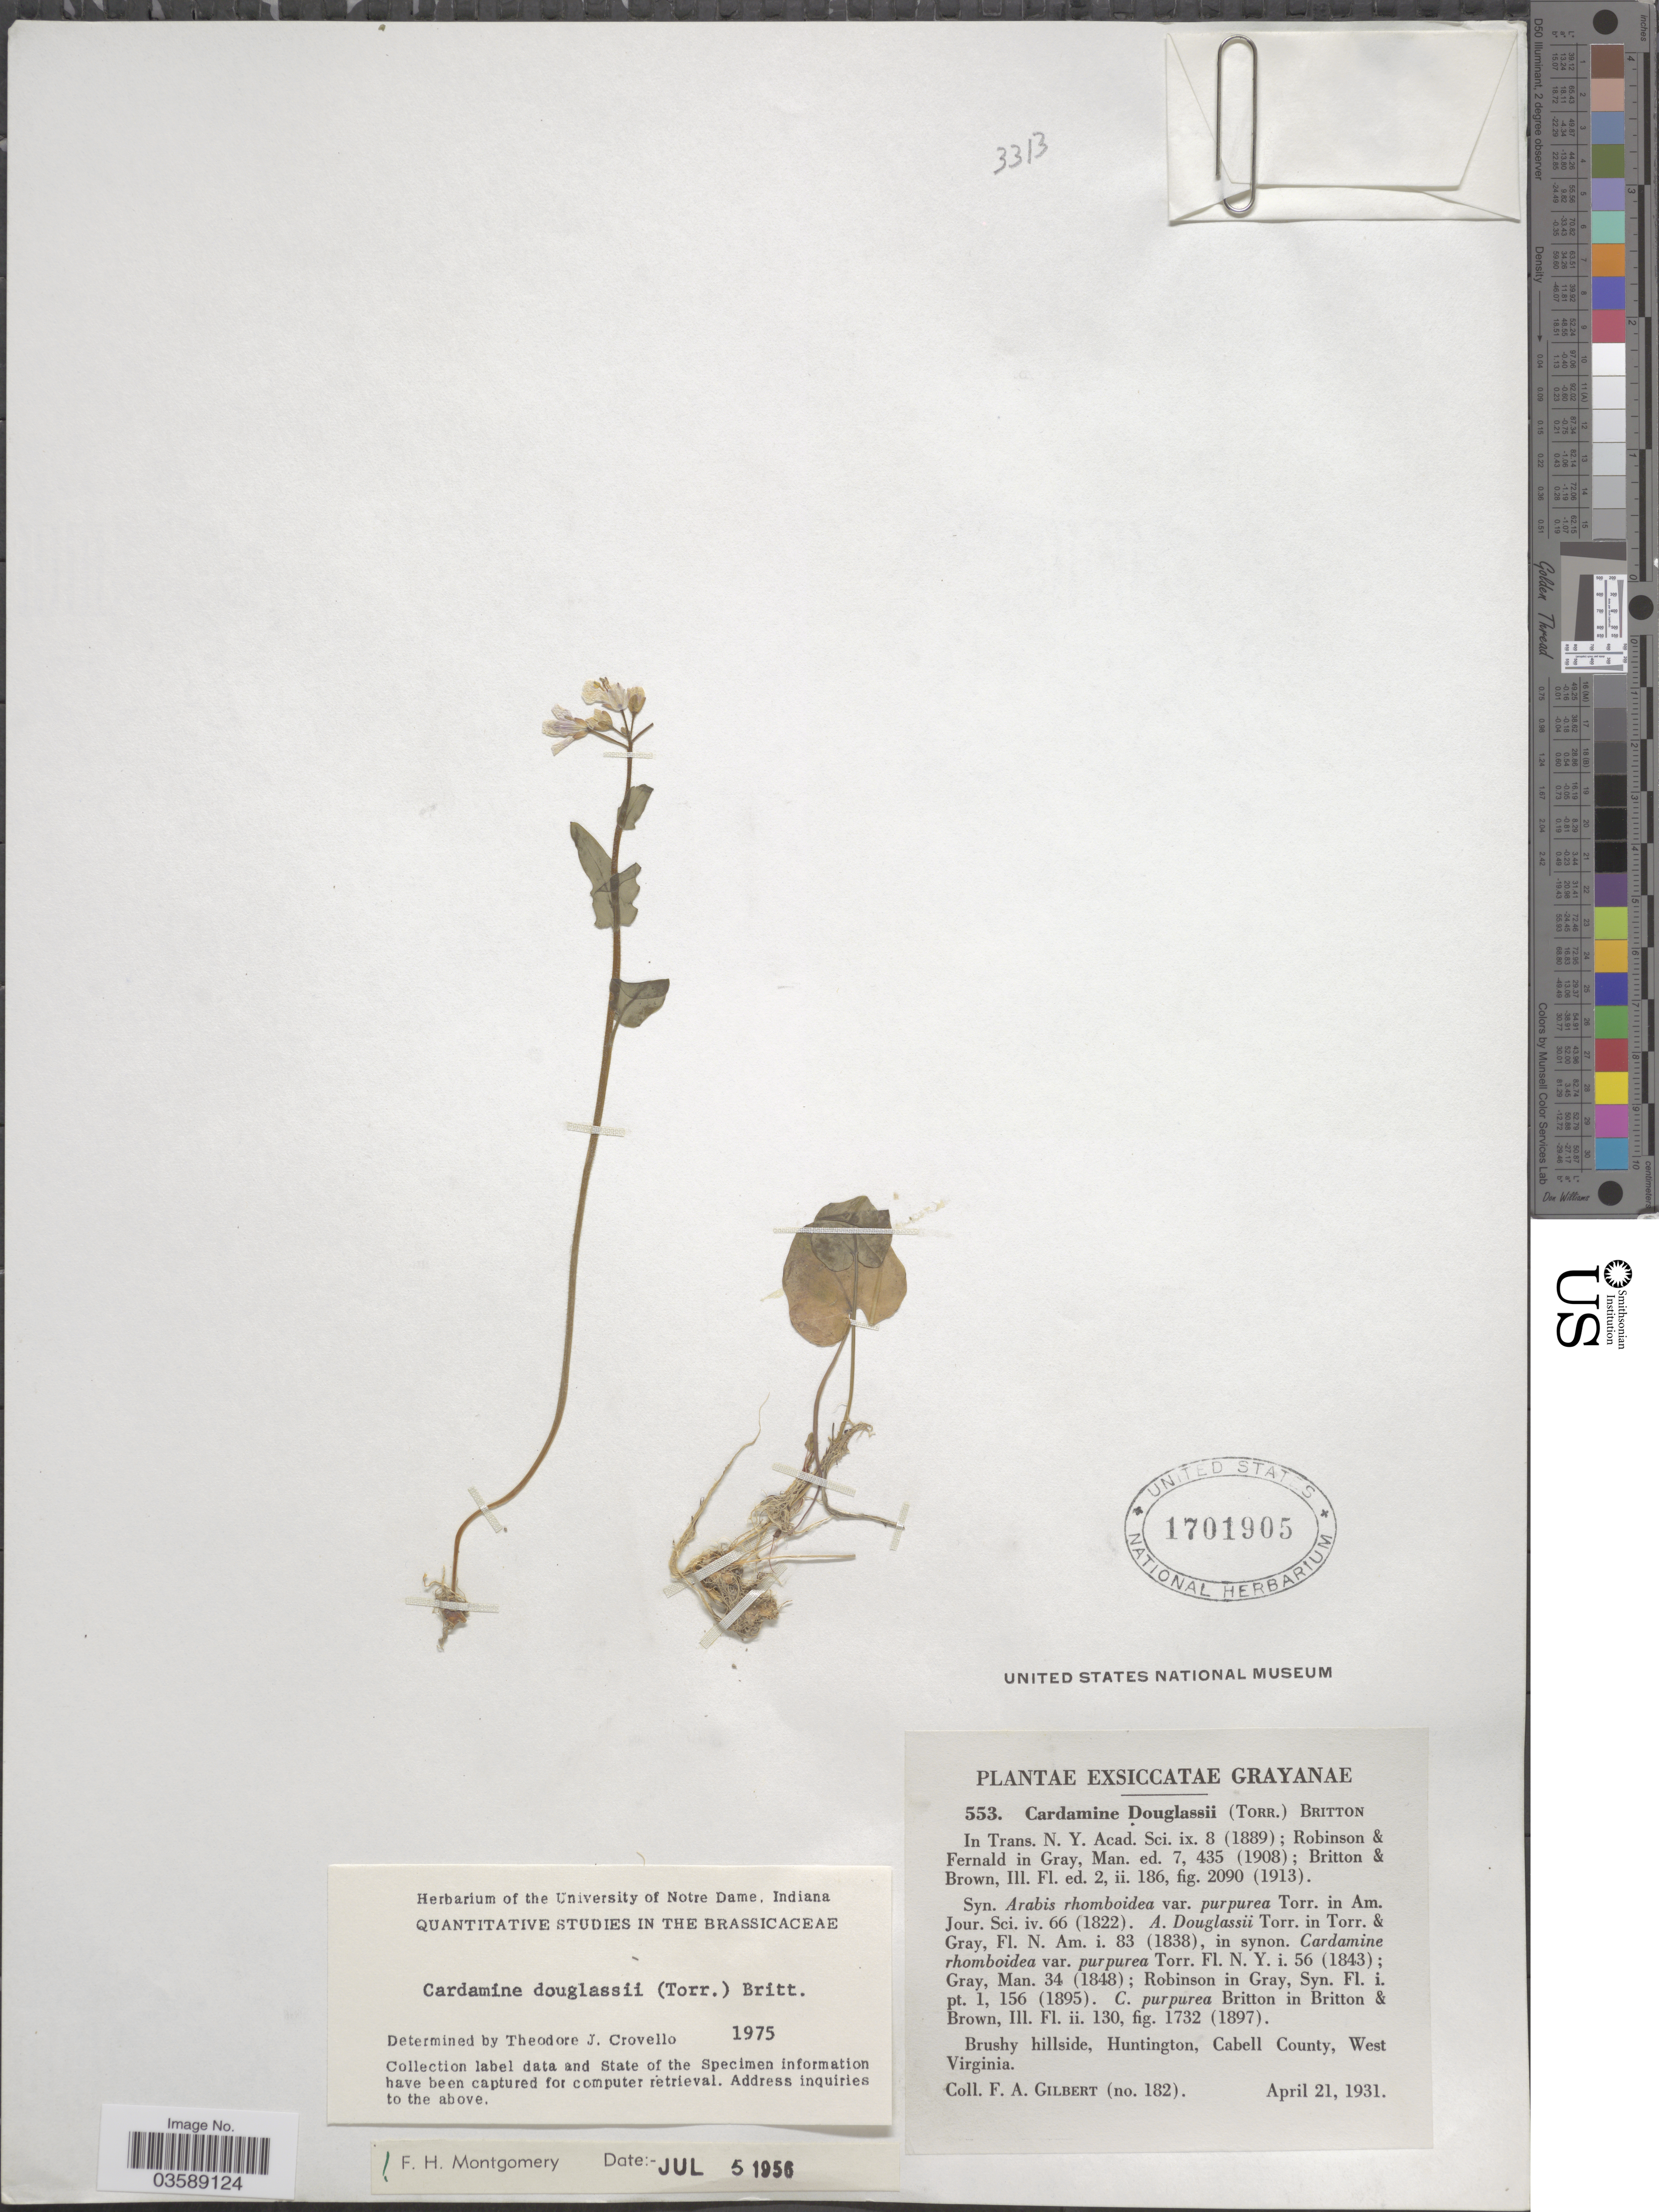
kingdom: Plantae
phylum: Tracheophyta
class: Magnoliopsida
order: Brassicales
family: Brassicaceae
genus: Cardamine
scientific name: Cardamine douglassii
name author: Britton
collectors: F. A. Gilbert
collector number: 182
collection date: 1931-04-21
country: United States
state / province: West Virginia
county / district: Cabell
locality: Brushy hillside, Huntington, Cabell County.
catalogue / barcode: US 1701905